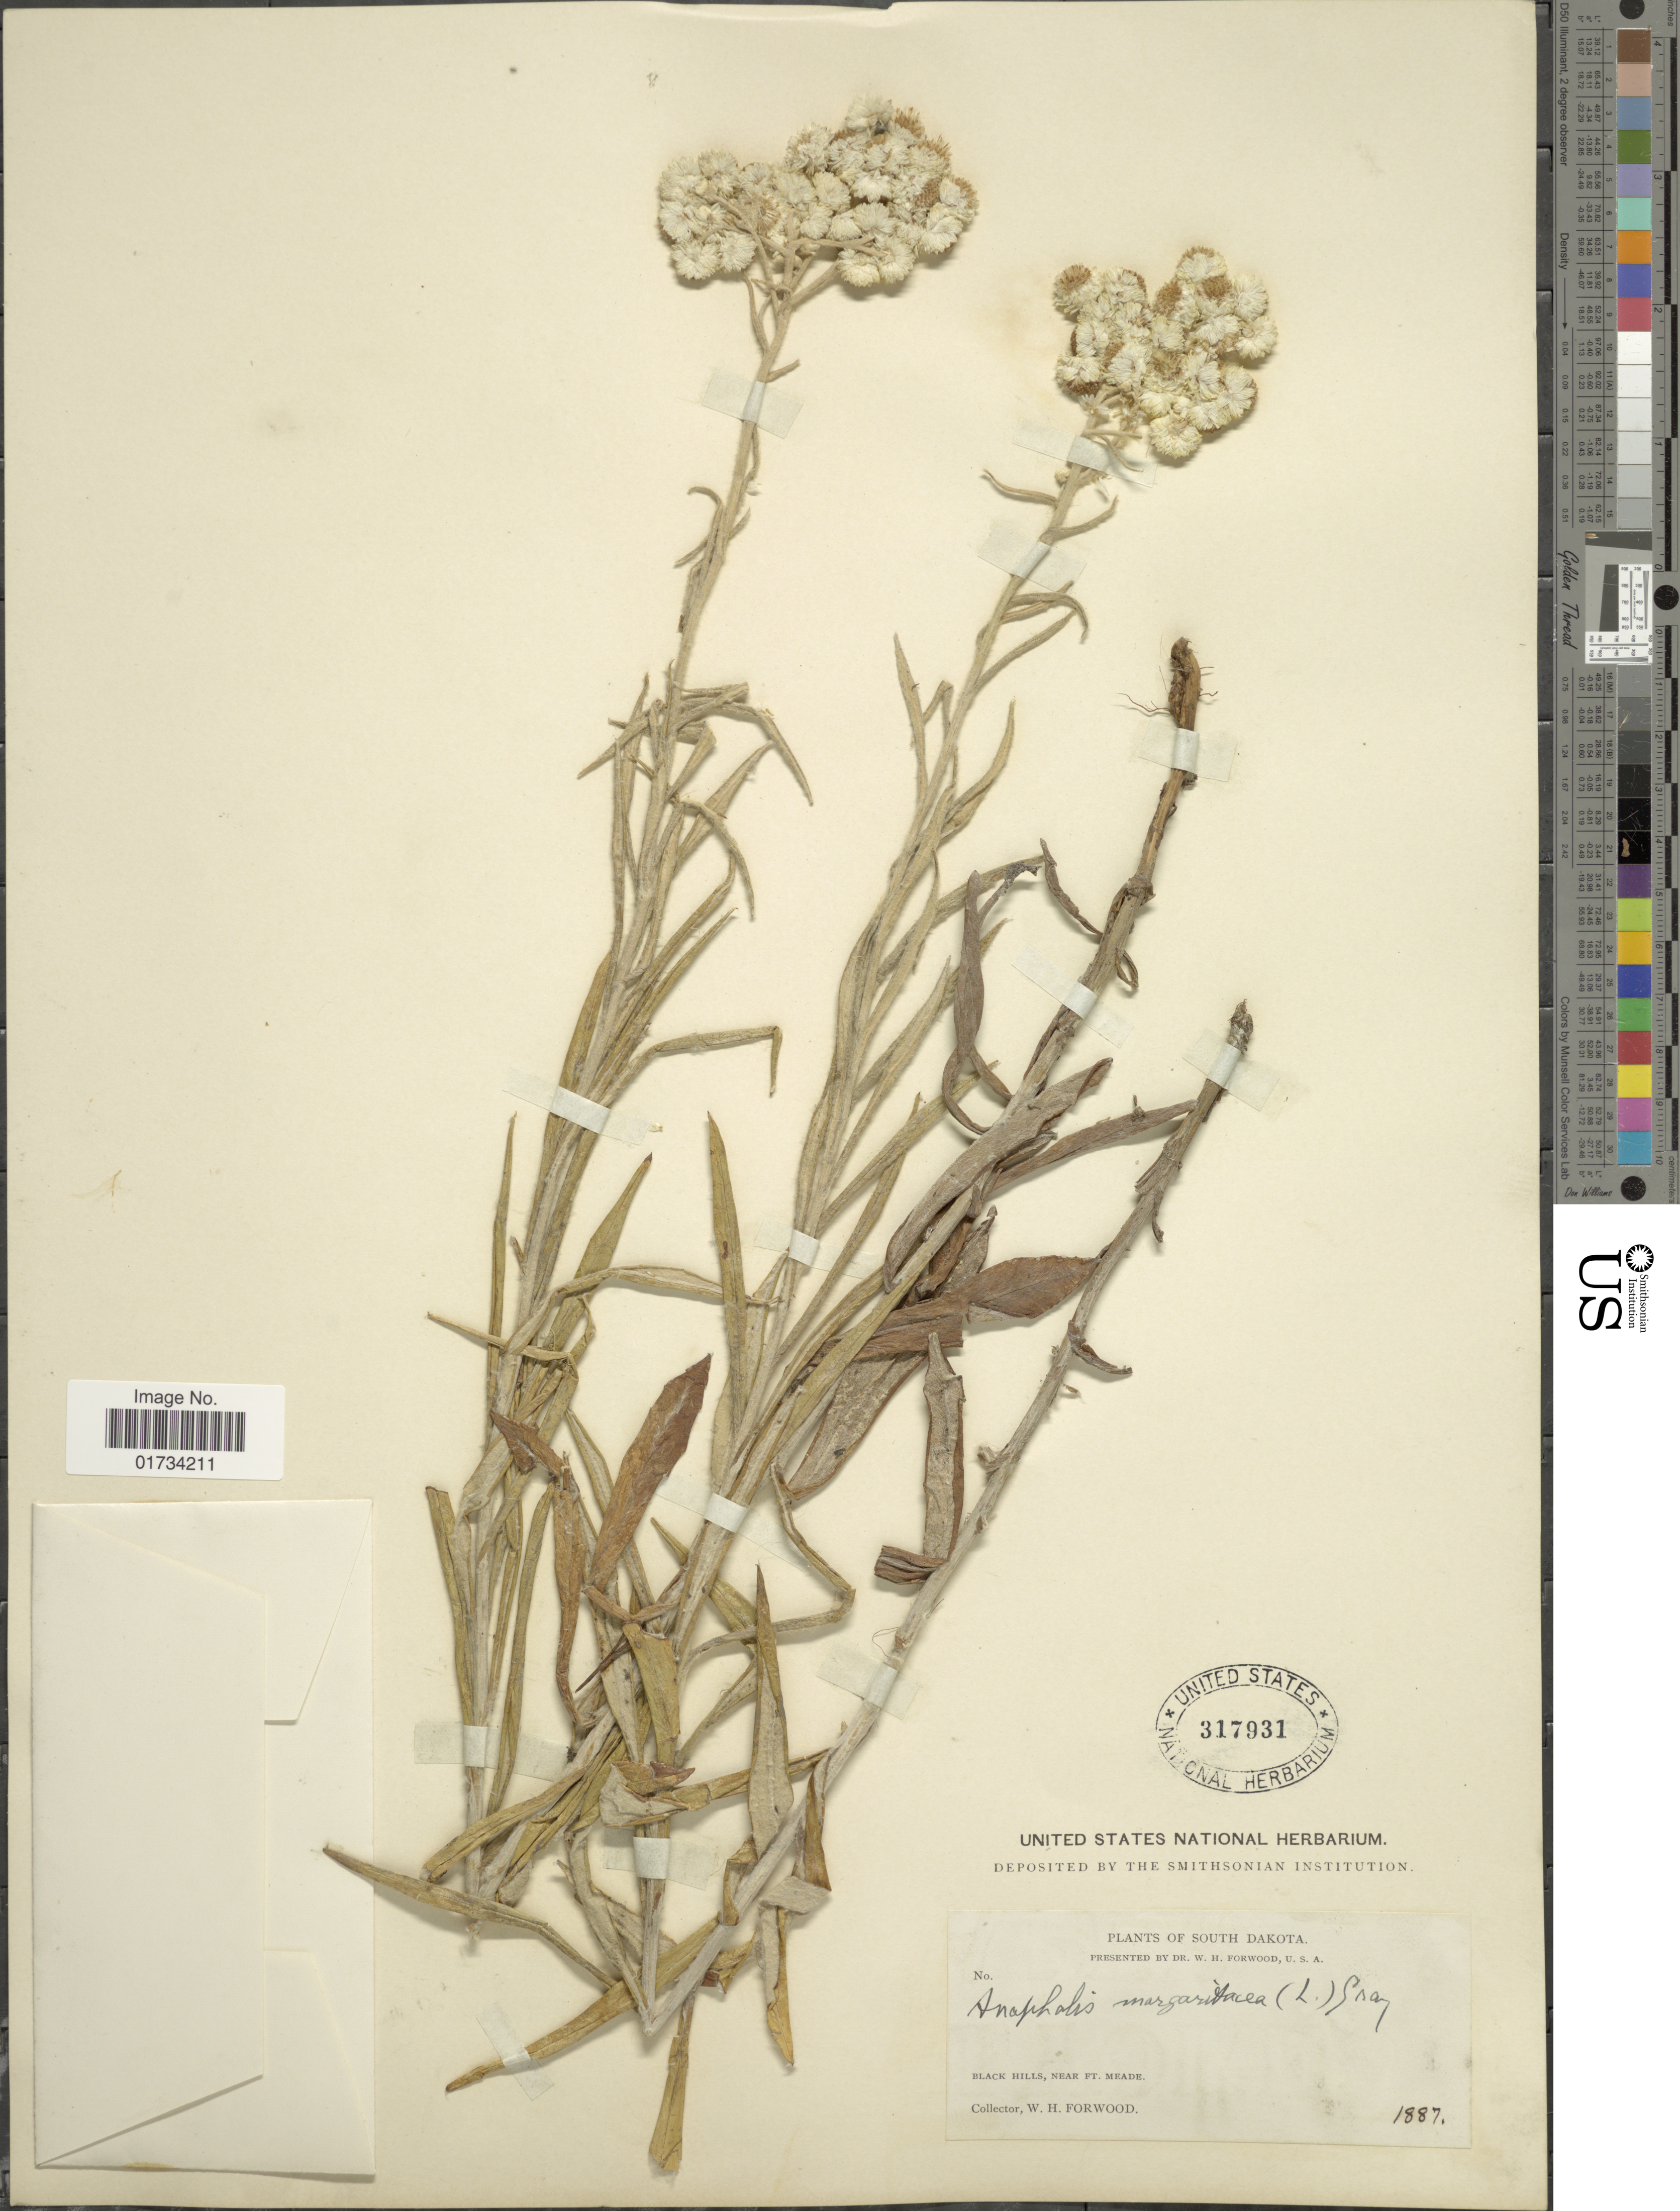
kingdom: Plantae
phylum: Tracheophyta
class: Magnoliopsida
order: Asterales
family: Asteraceae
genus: Anaphalis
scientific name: Anaphalis margaritacea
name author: (L.) Benth. & Hook. f.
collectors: W. Forwood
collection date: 1887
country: United States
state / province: South Dakota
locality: Black Hills, near Ft. Meade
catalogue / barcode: US 317931